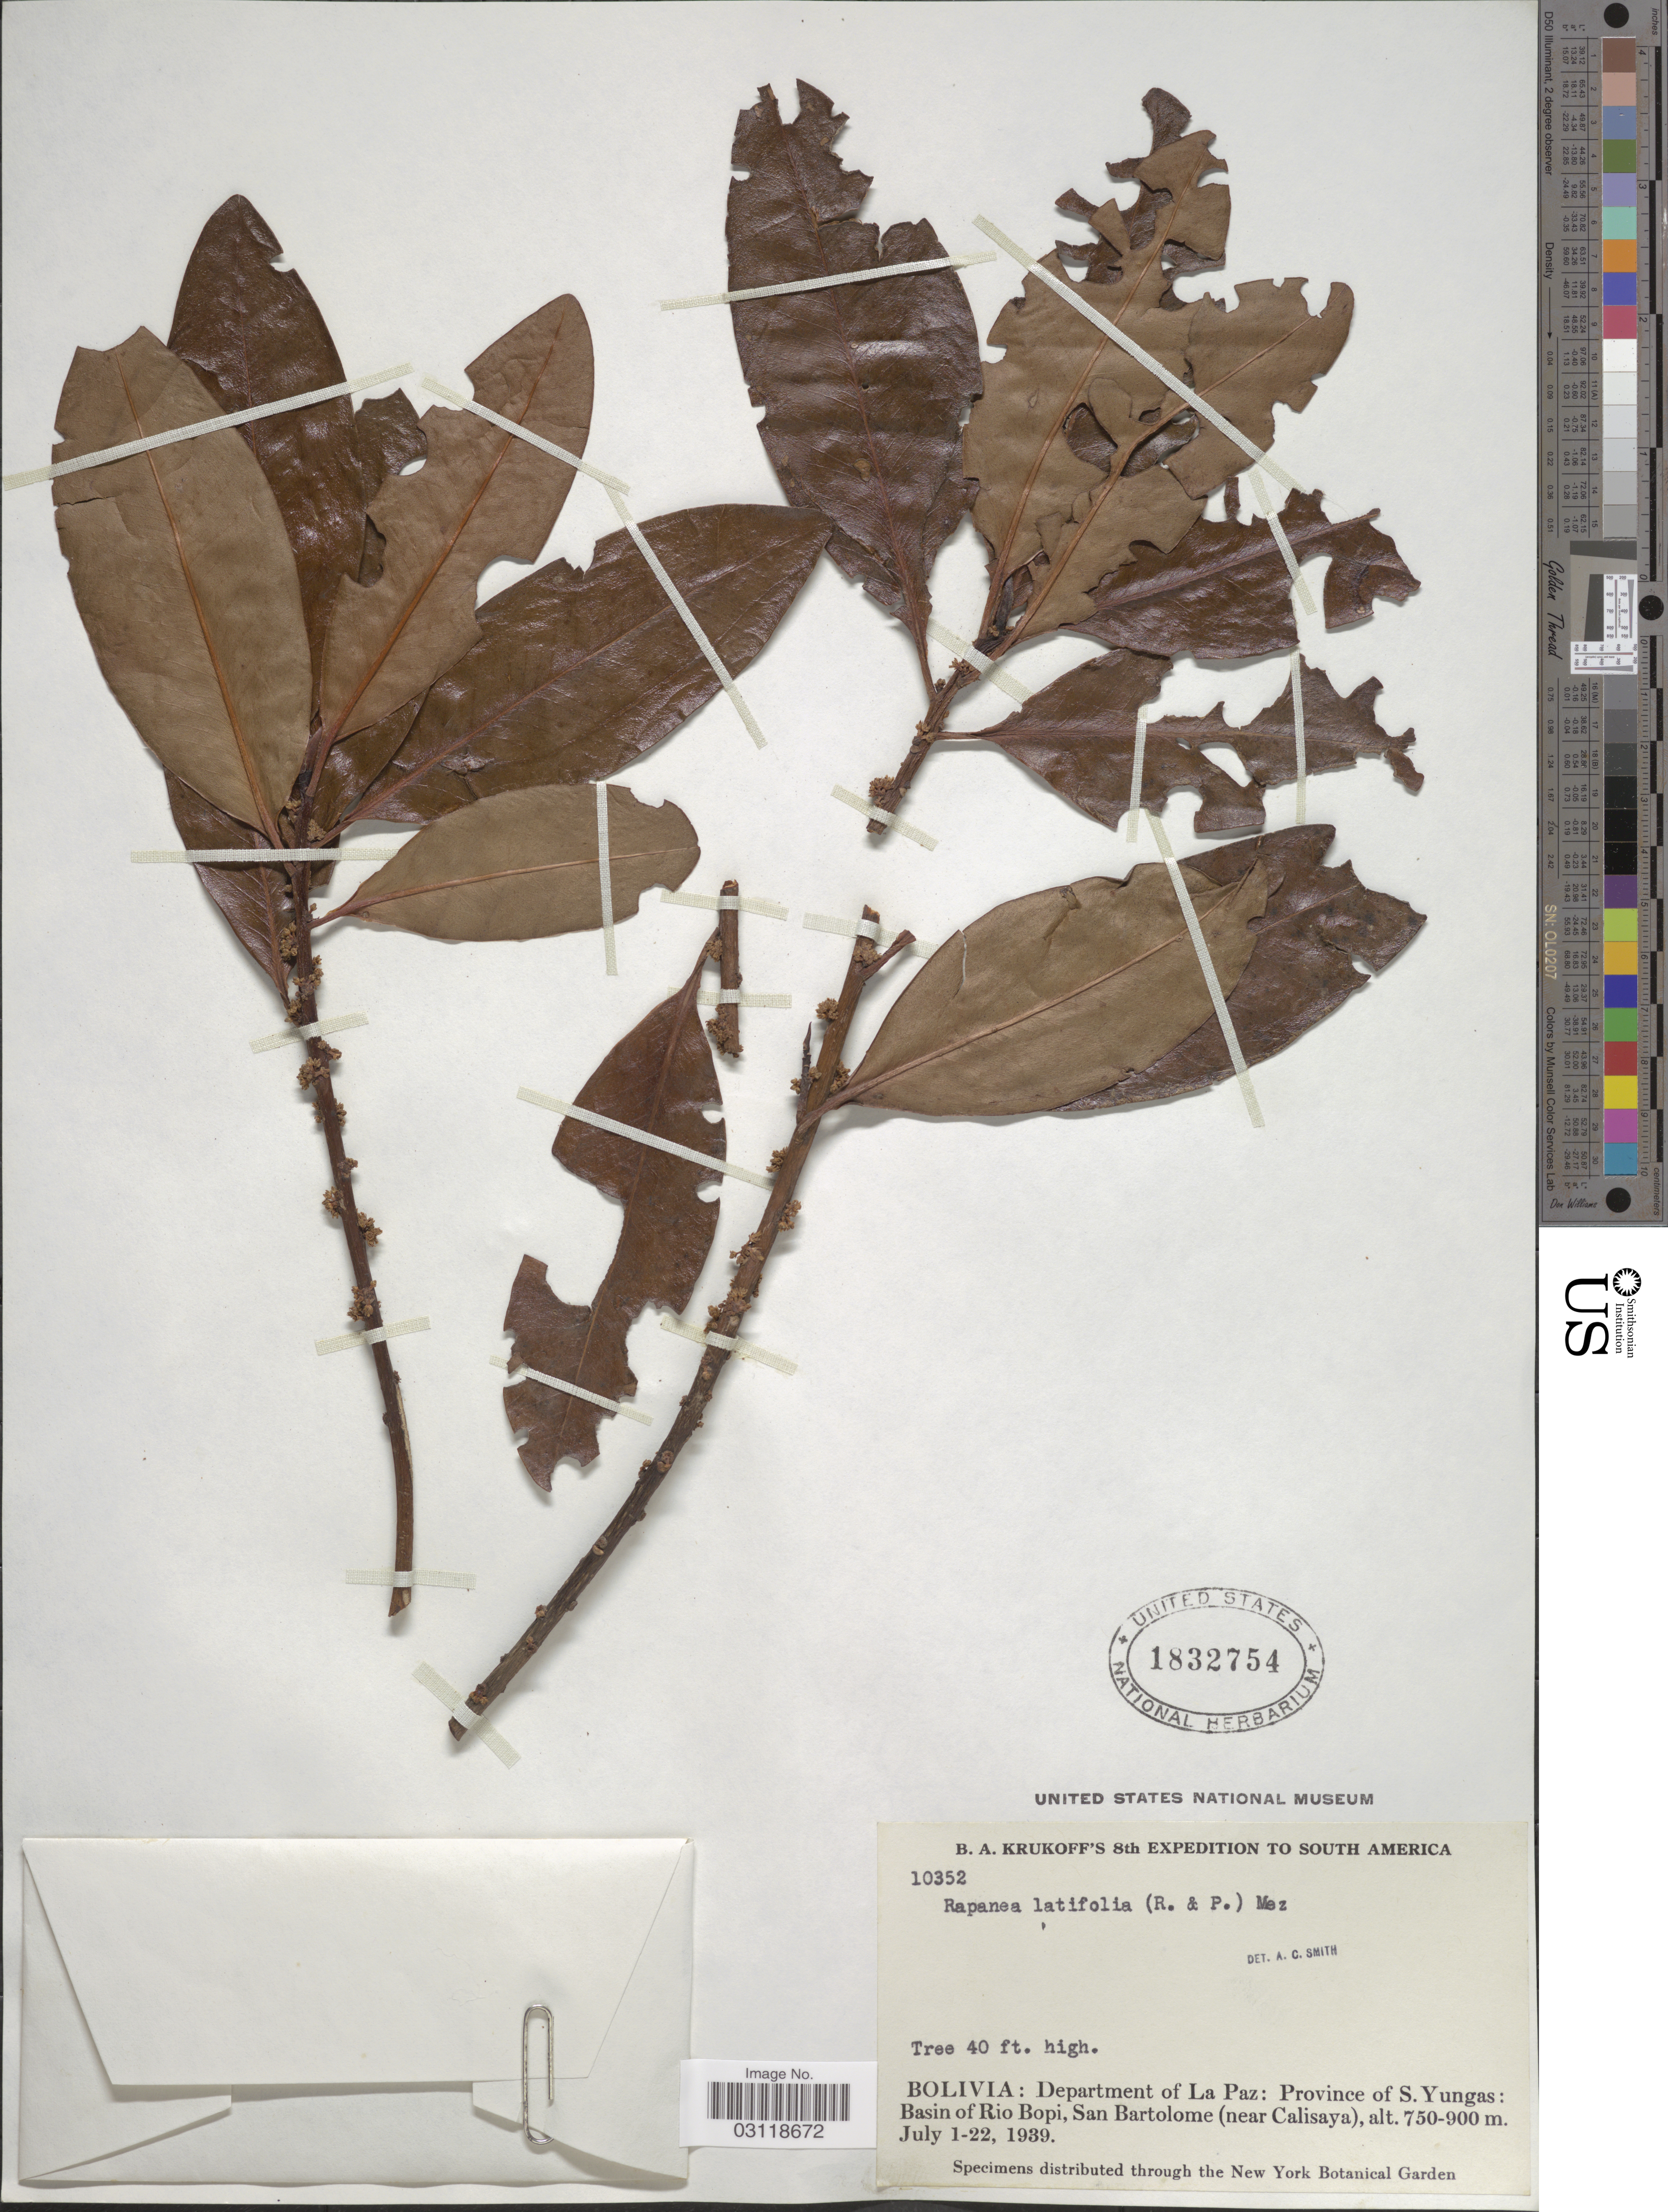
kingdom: Plantae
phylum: Tracheophyta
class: Magnoliopsida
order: Ericales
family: Primulaceae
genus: Rapanea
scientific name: Rapanea latifolia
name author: (Ruiz & Pav.) Mez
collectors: B. A. Krukoff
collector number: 10352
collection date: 1939-07-01/1939-07-22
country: Bolivia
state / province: La Paz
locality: Department of La Paz: Province of S. Yungas: Basin of Rio Bopi, San Bartolome (near Calisaya).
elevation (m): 750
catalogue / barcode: US 1832754